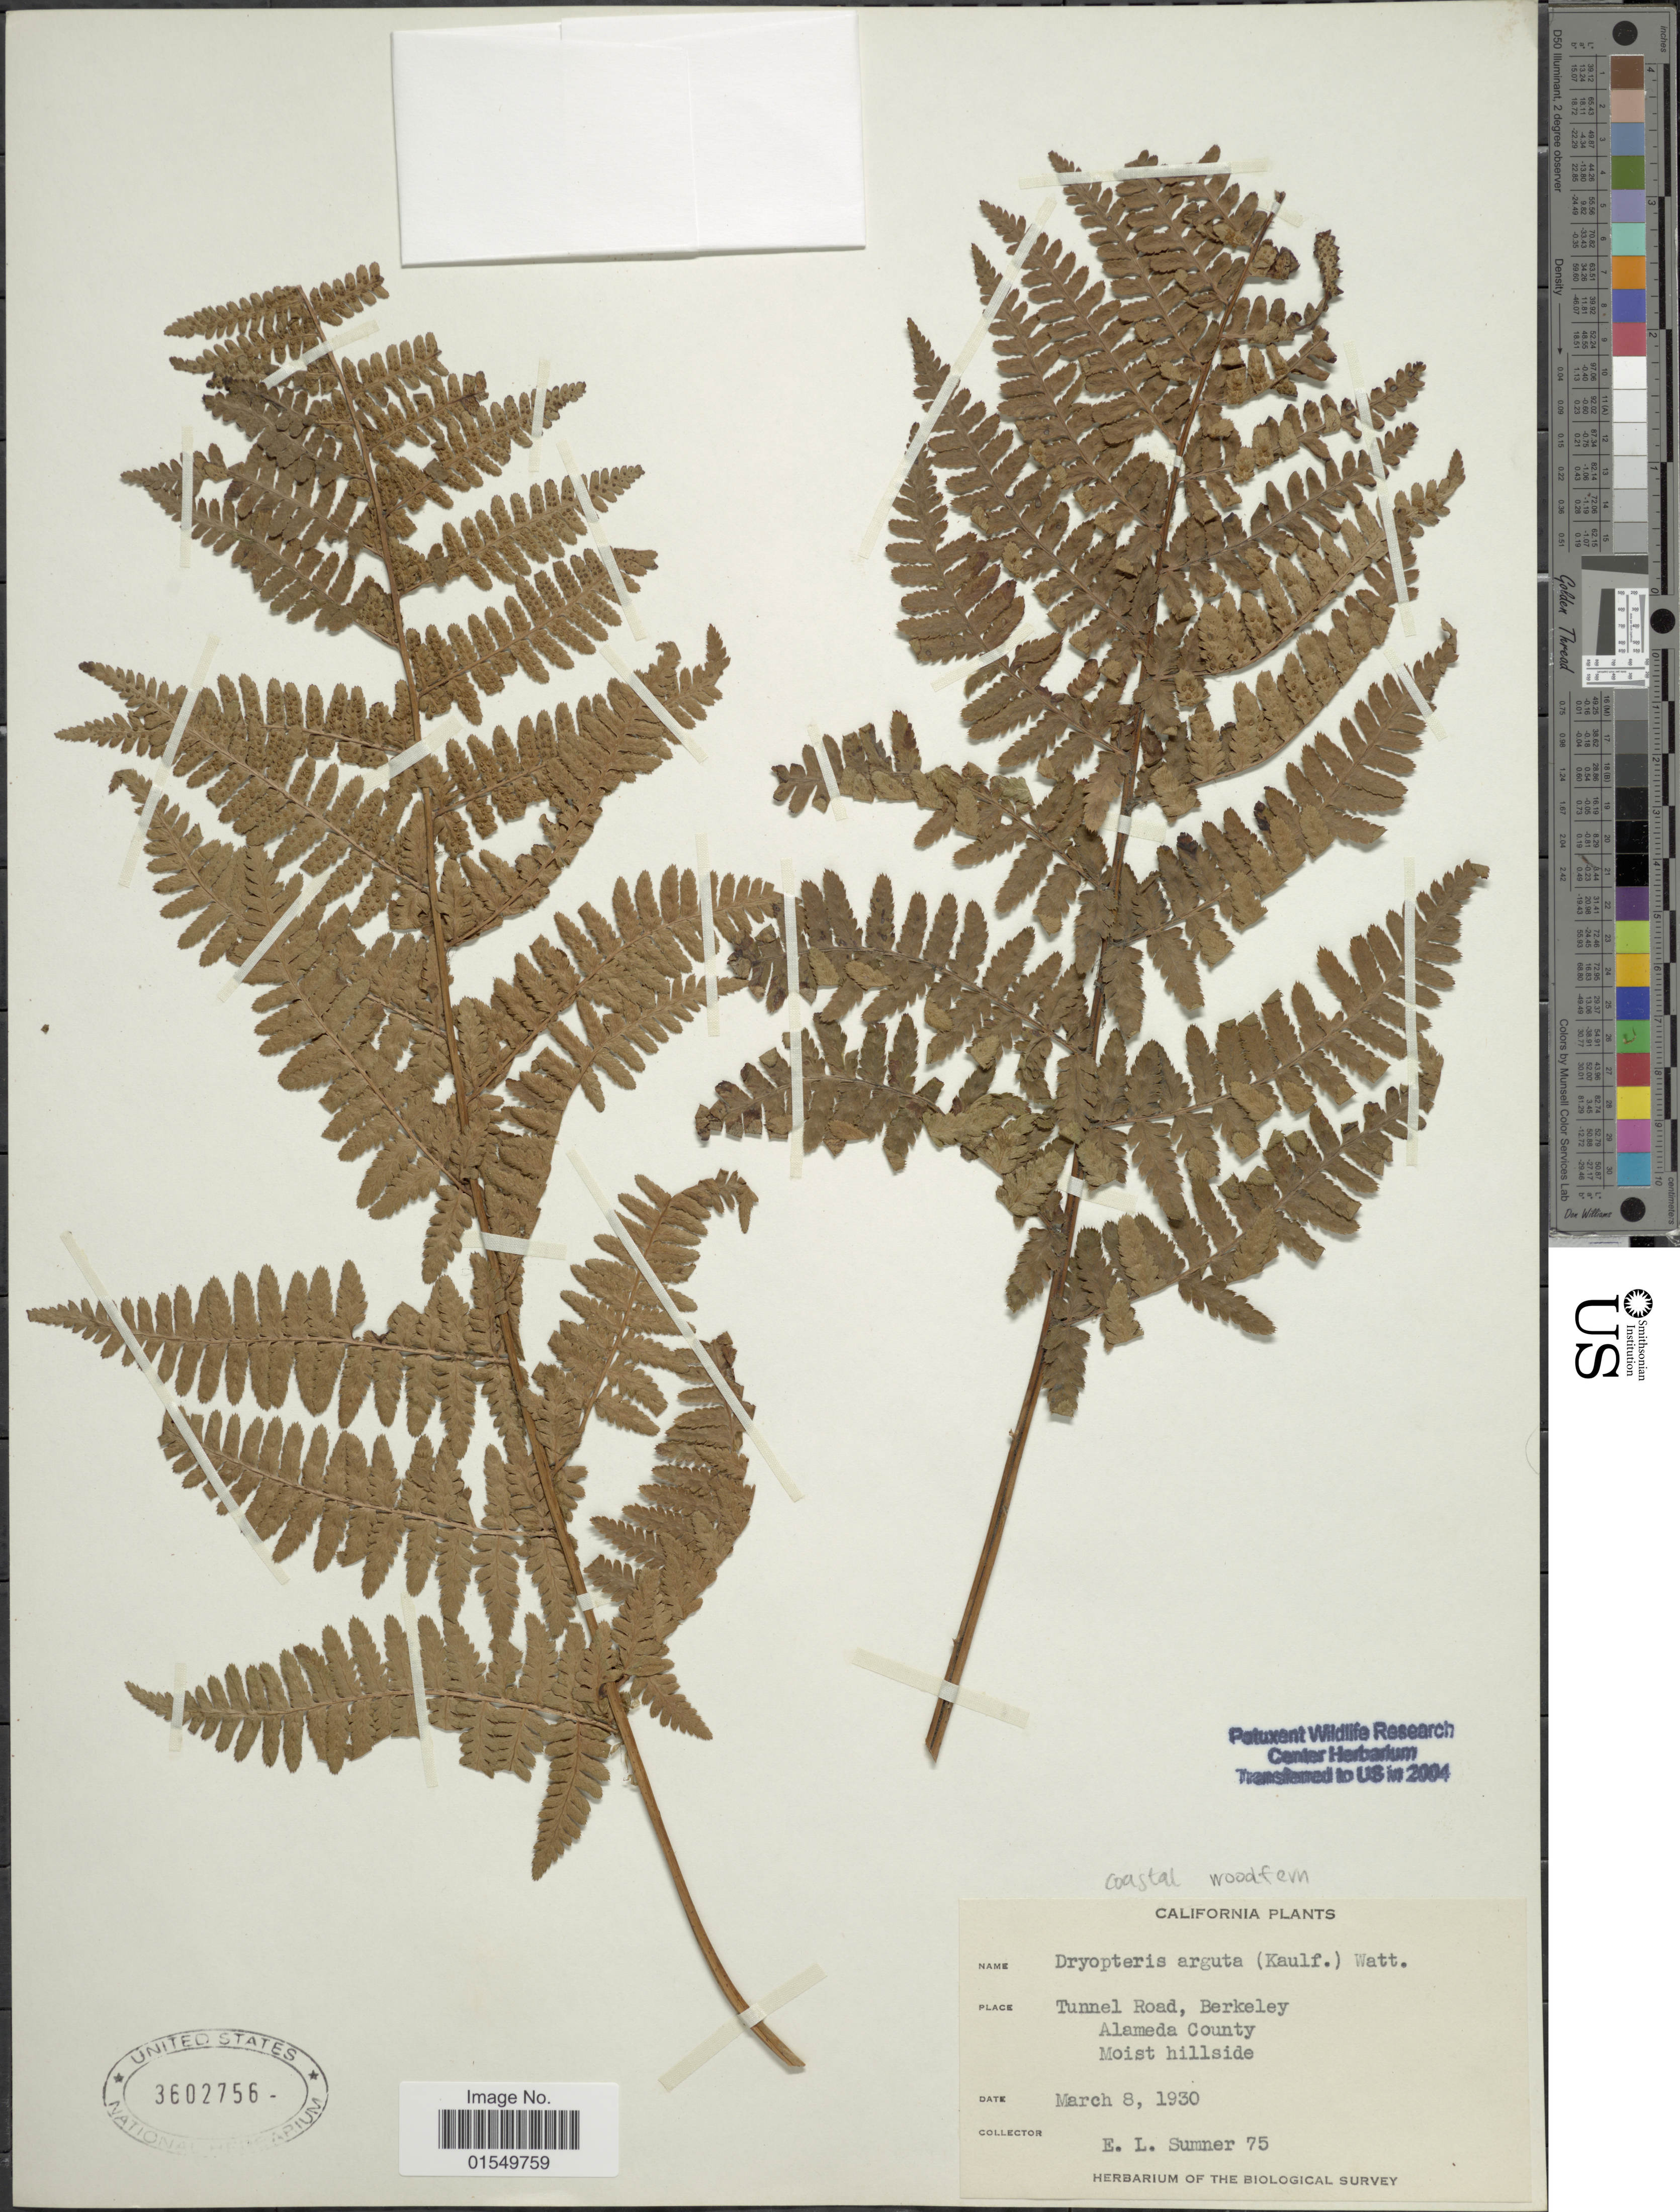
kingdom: Plantae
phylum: Tracheophyta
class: Polypodiopsida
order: Polypodiales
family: Dryopteridaceae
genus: Dryopteris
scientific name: Dryopteris arguta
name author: (Kaulf.) Maxon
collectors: L. Summers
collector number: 75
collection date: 1930-03-08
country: United States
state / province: California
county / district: Alameda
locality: Tunnel Road, Berkeley, Alameda County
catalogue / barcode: US 3602756